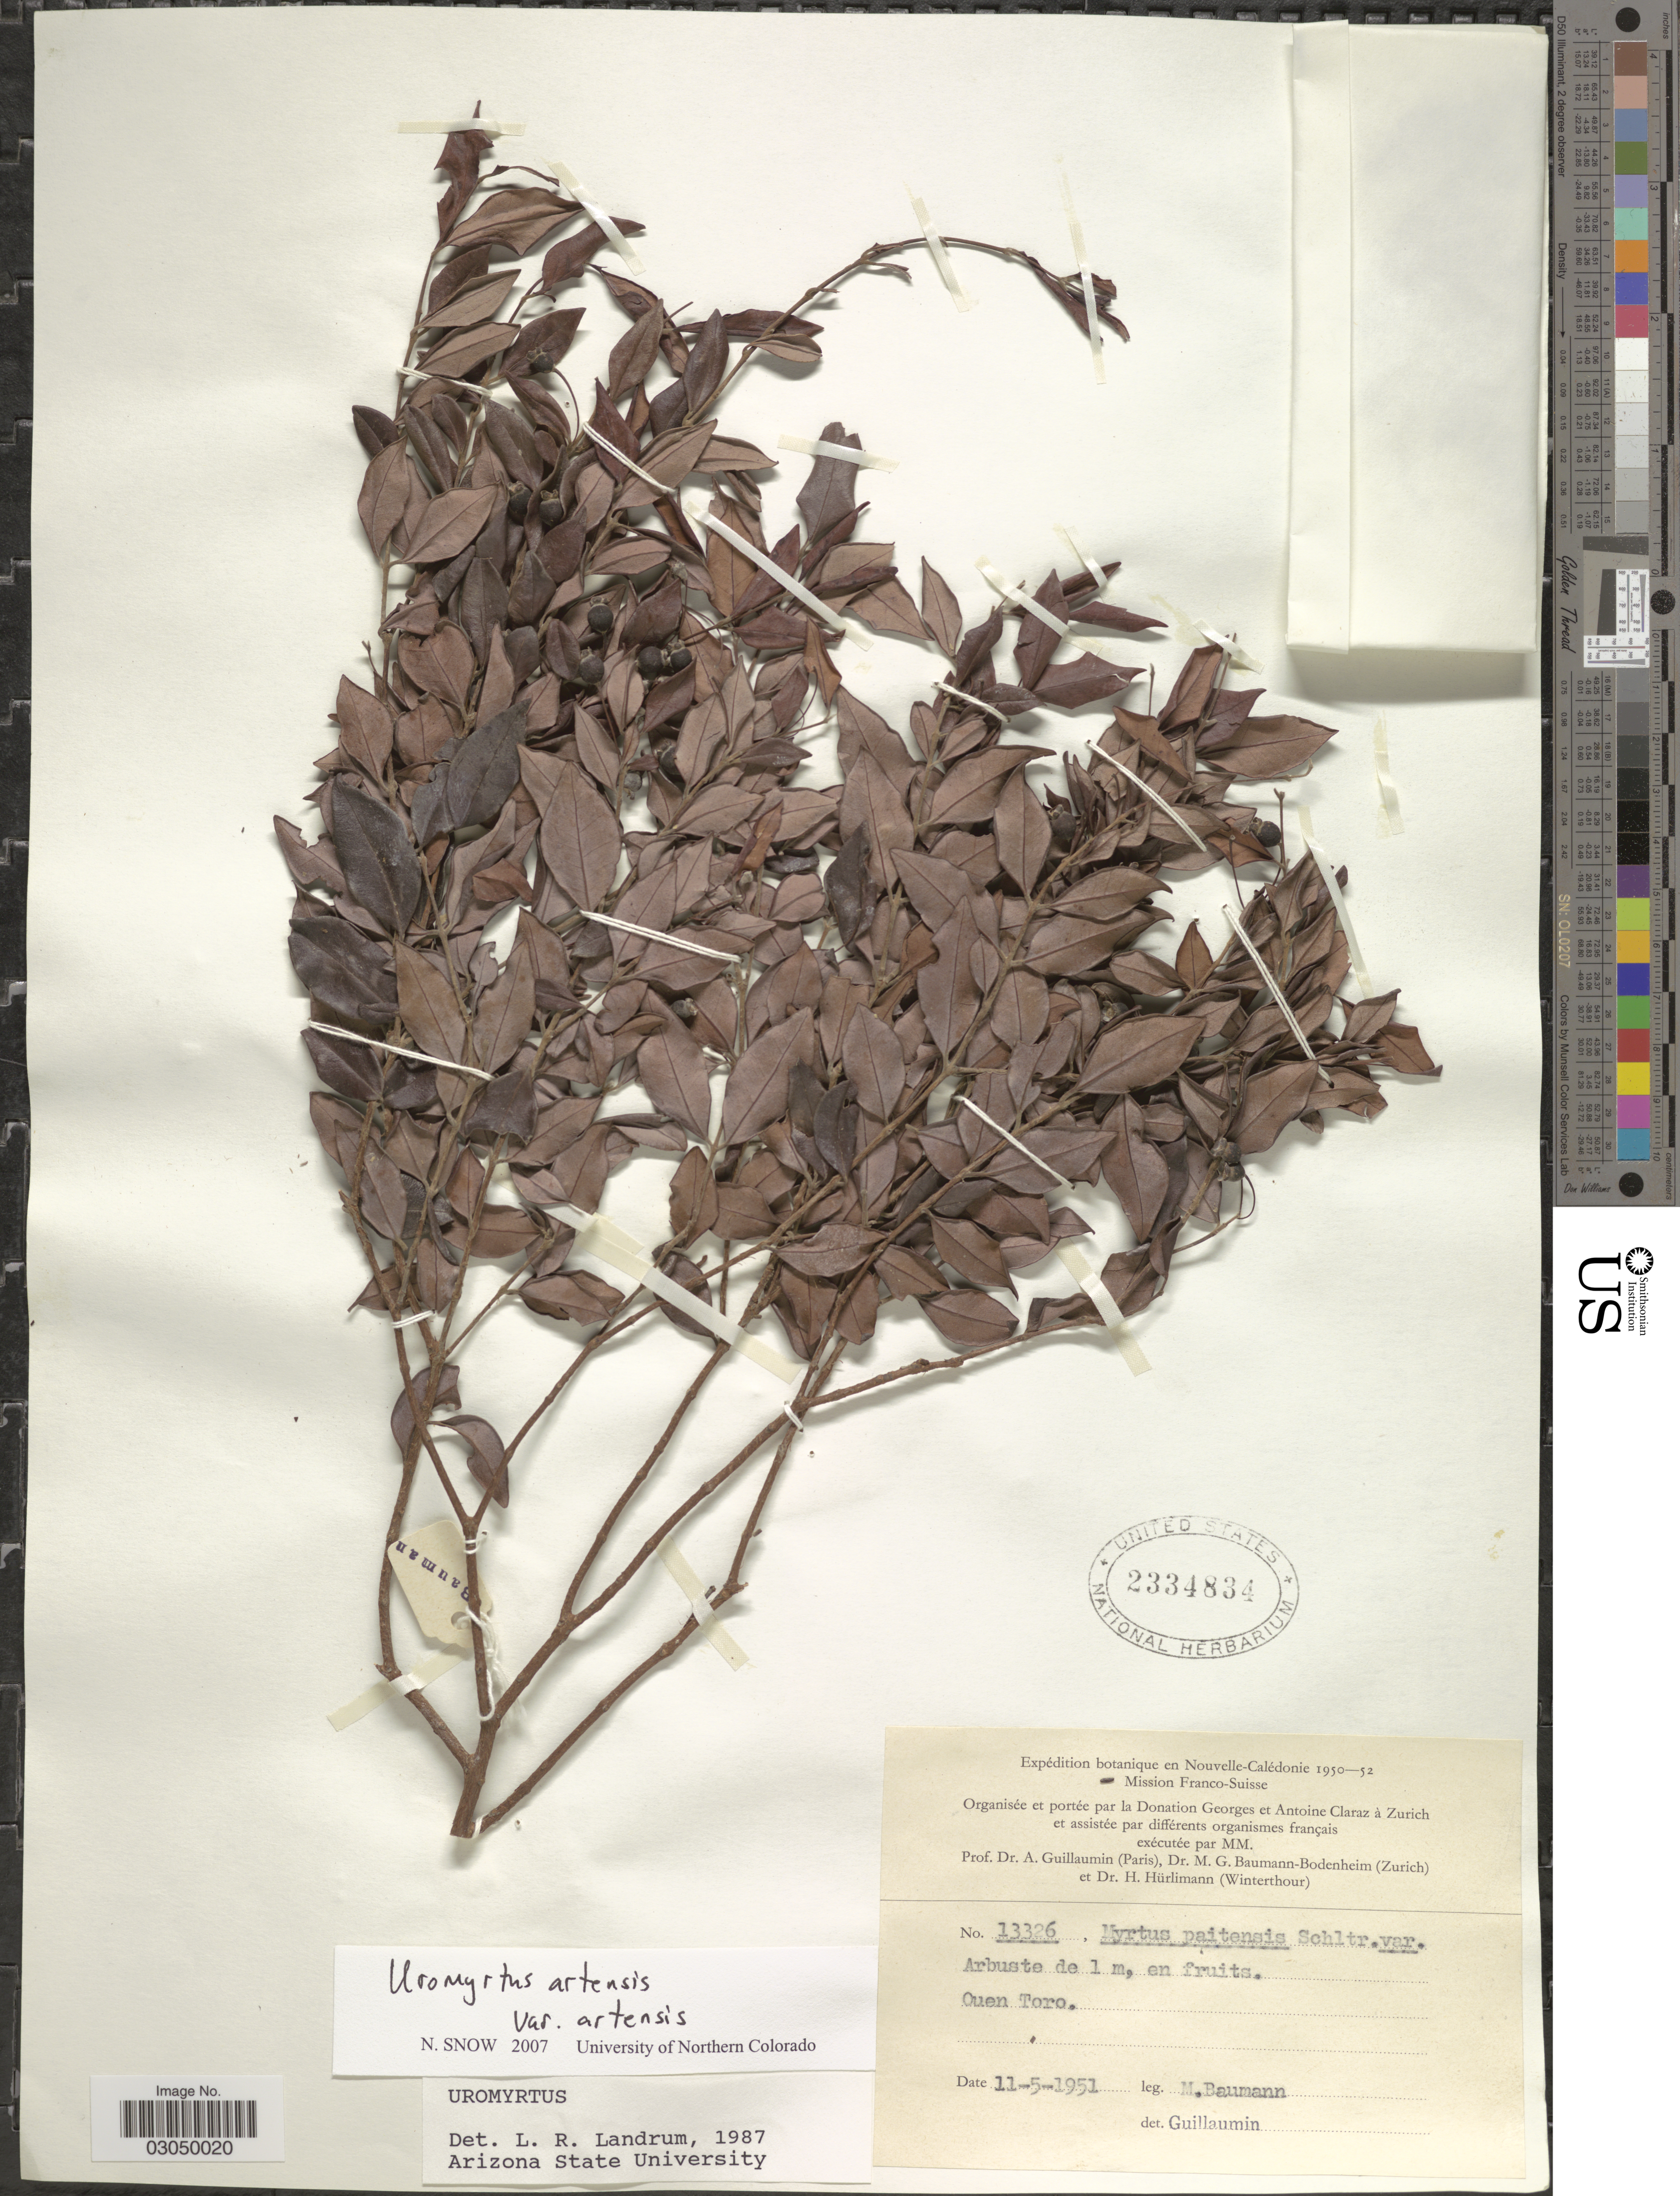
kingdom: Plantae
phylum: Tracheophyta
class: Magnoliopsida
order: Myrtales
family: Myrtaceae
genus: Uromyrtus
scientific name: Uromyrtus artensis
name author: (Montrouz.) Burret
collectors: M. Baumann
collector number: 13326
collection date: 1951-05-11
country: New Caledonia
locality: En Nouvelle-Calédonie. Ouen Toro.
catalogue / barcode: US 2334834